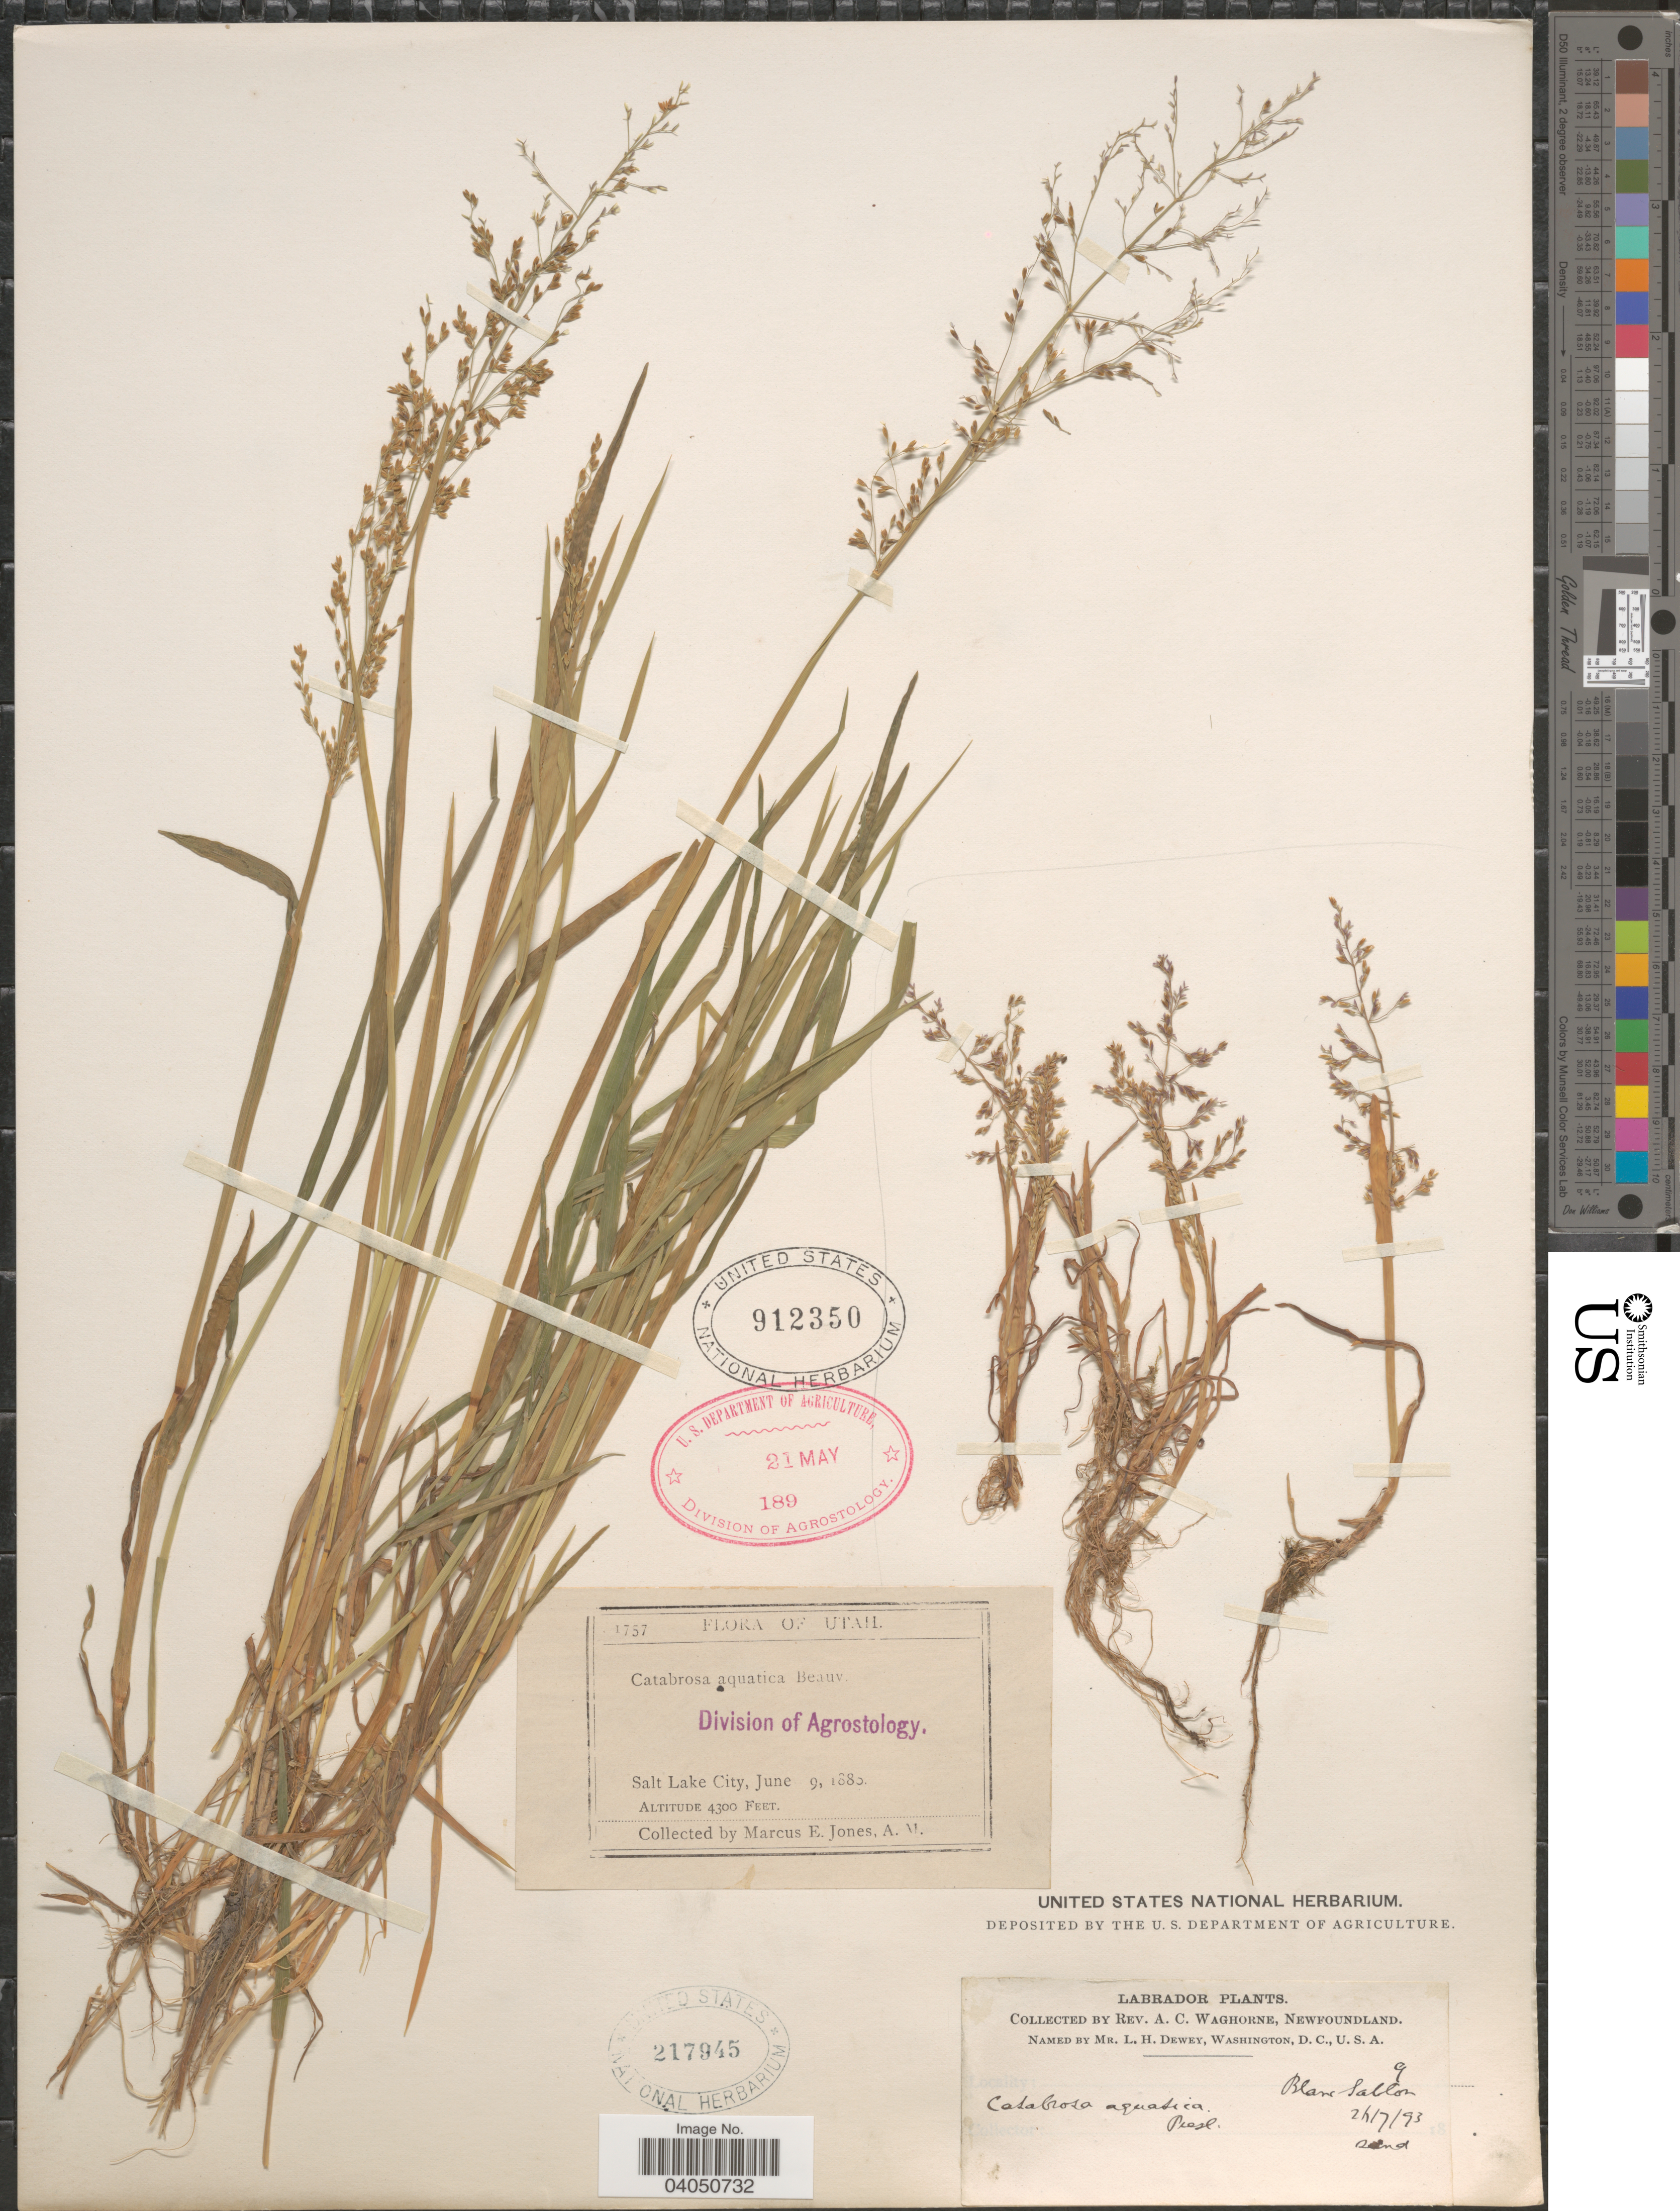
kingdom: Plantae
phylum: Tracheophyta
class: Liliopsida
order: Poales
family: Poaceae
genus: Catabrosa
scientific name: Catabrosa aquatica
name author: (L.) P. Beauv.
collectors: M. E. Jones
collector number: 1757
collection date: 1883-06-09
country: United States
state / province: Utah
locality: Salt Lake City.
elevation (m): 1311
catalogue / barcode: US 912350